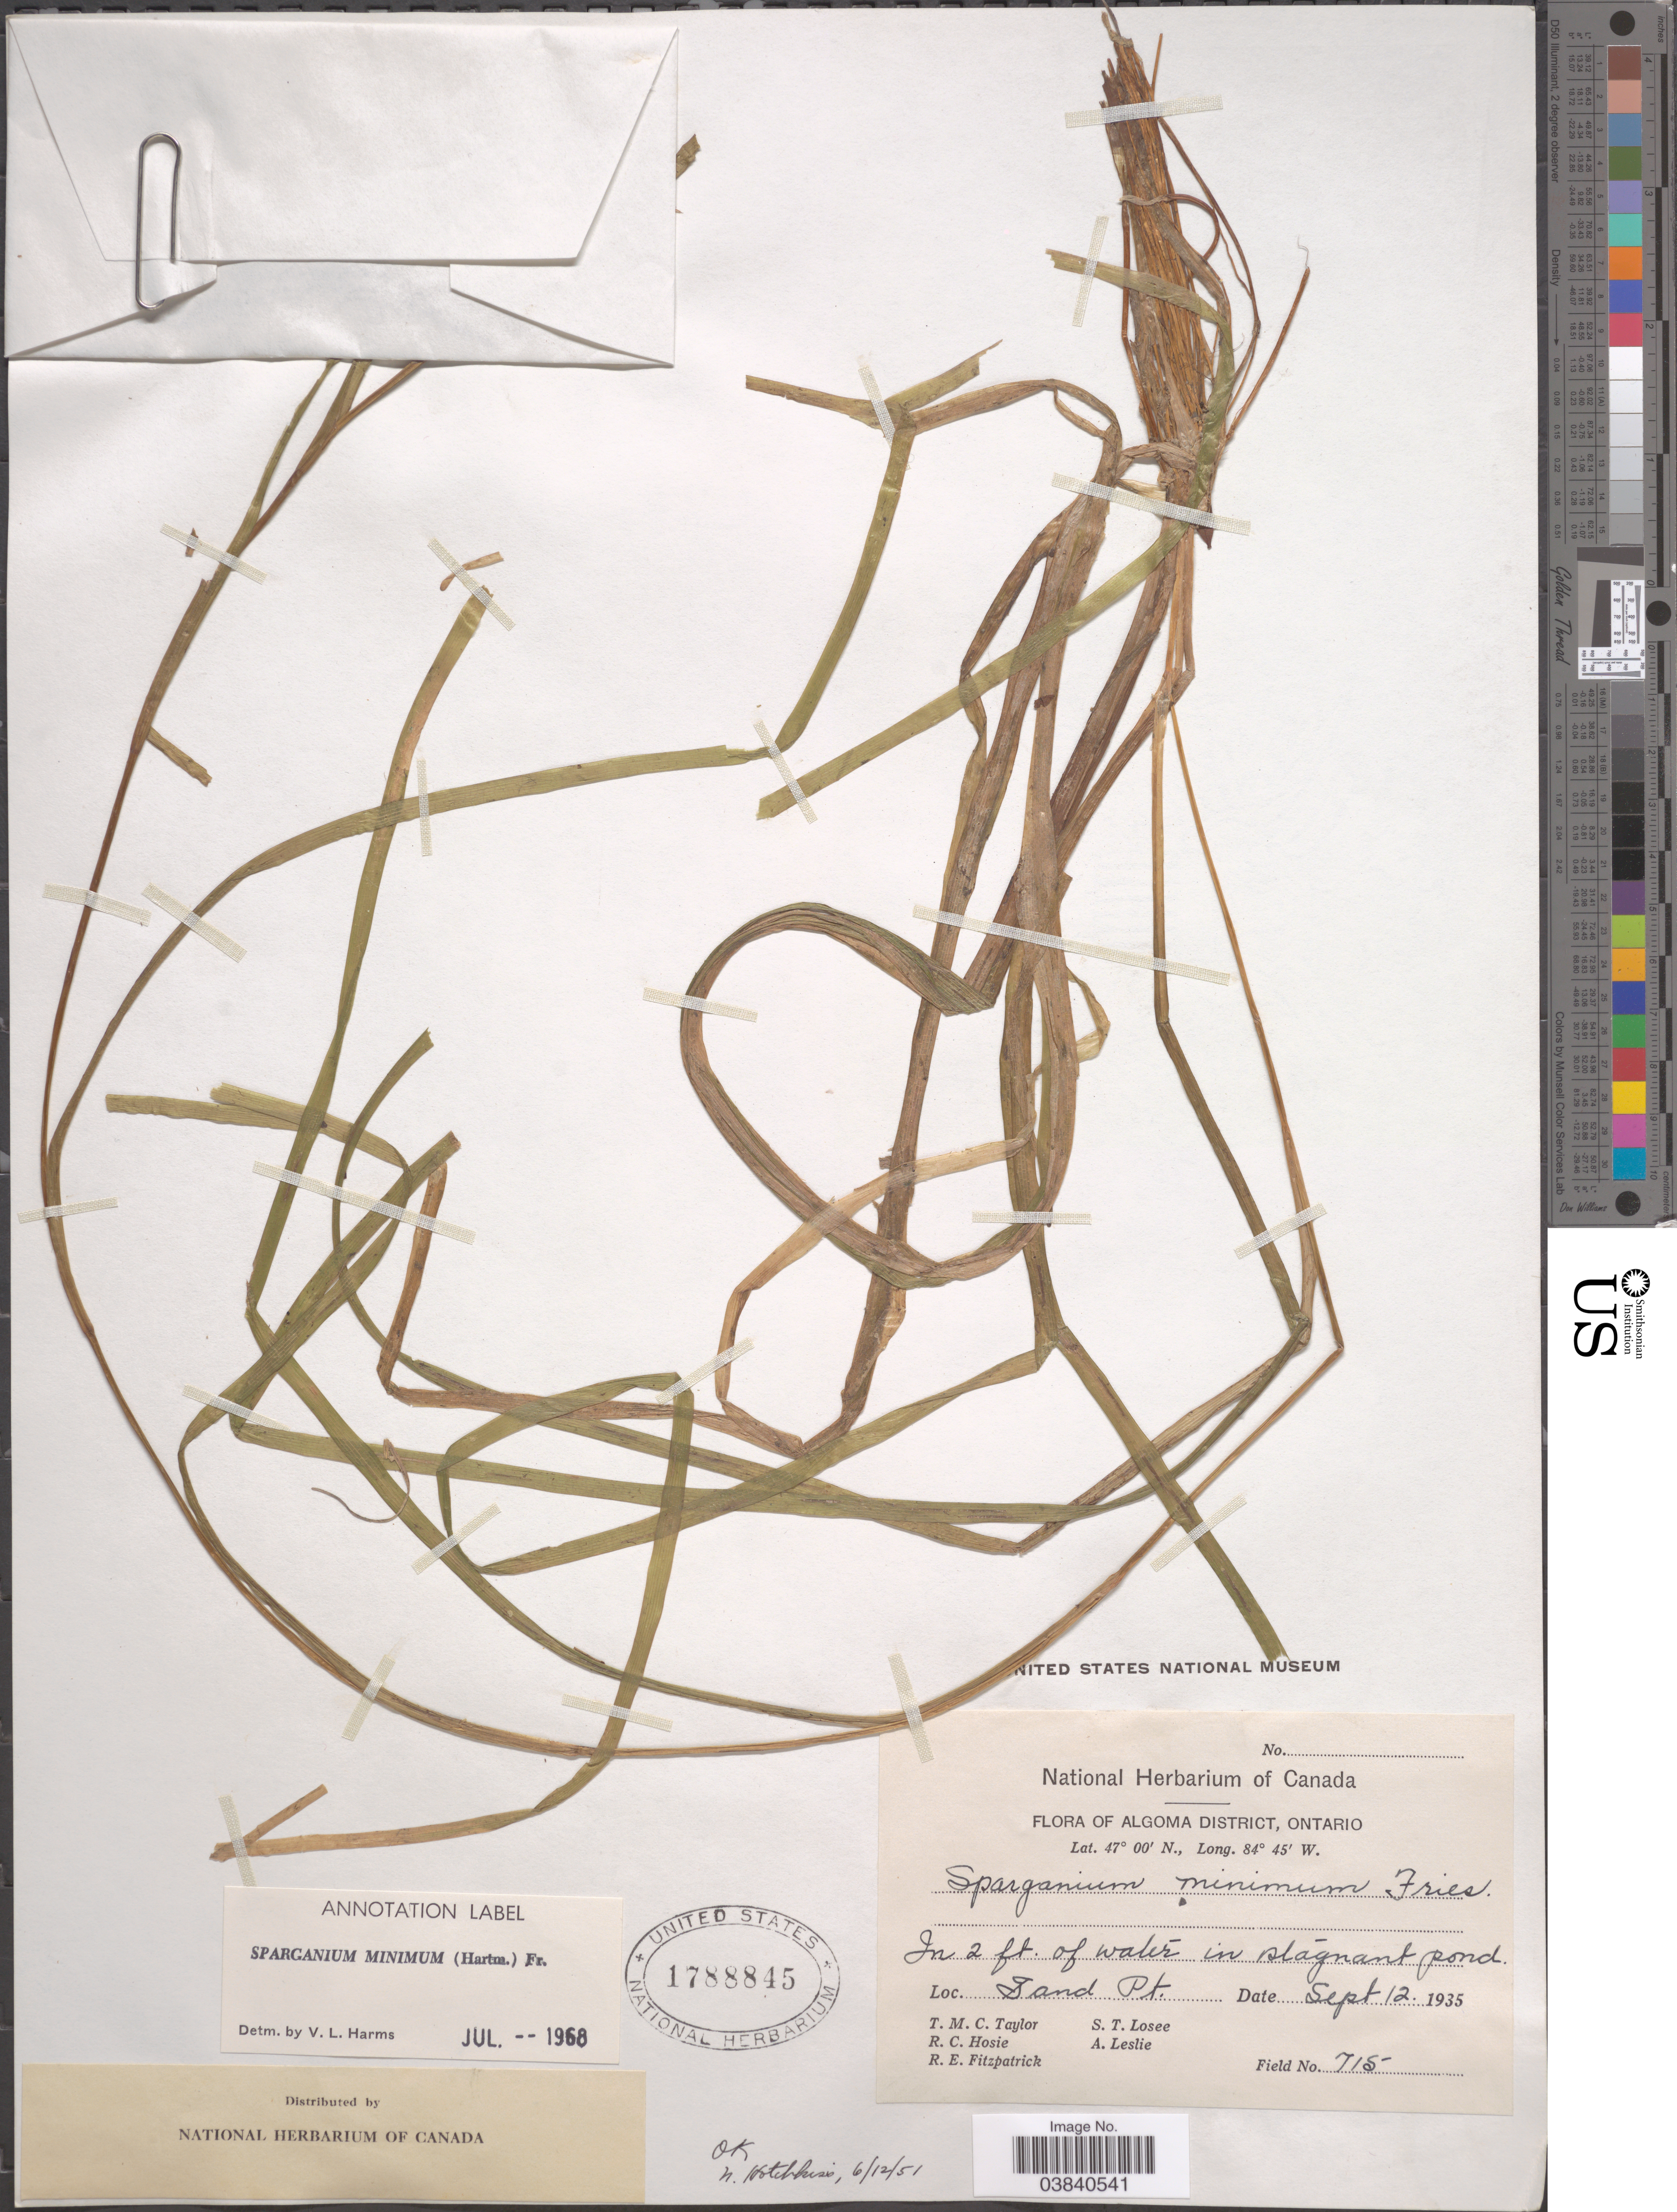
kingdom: Plantae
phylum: Tracheophyta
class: Liliopsida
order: Poales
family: Typhaceae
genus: Sparganium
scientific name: Sparganium minimum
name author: Wallr.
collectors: T. M. C. Taylor, R. Hosie, R. Fitzpatrick, S. Losee & A. Leslie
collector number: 715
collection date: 1935-09-12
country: Canada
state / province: Ontario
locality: Algoma District. Sand Pt.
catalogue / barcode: US 1788845